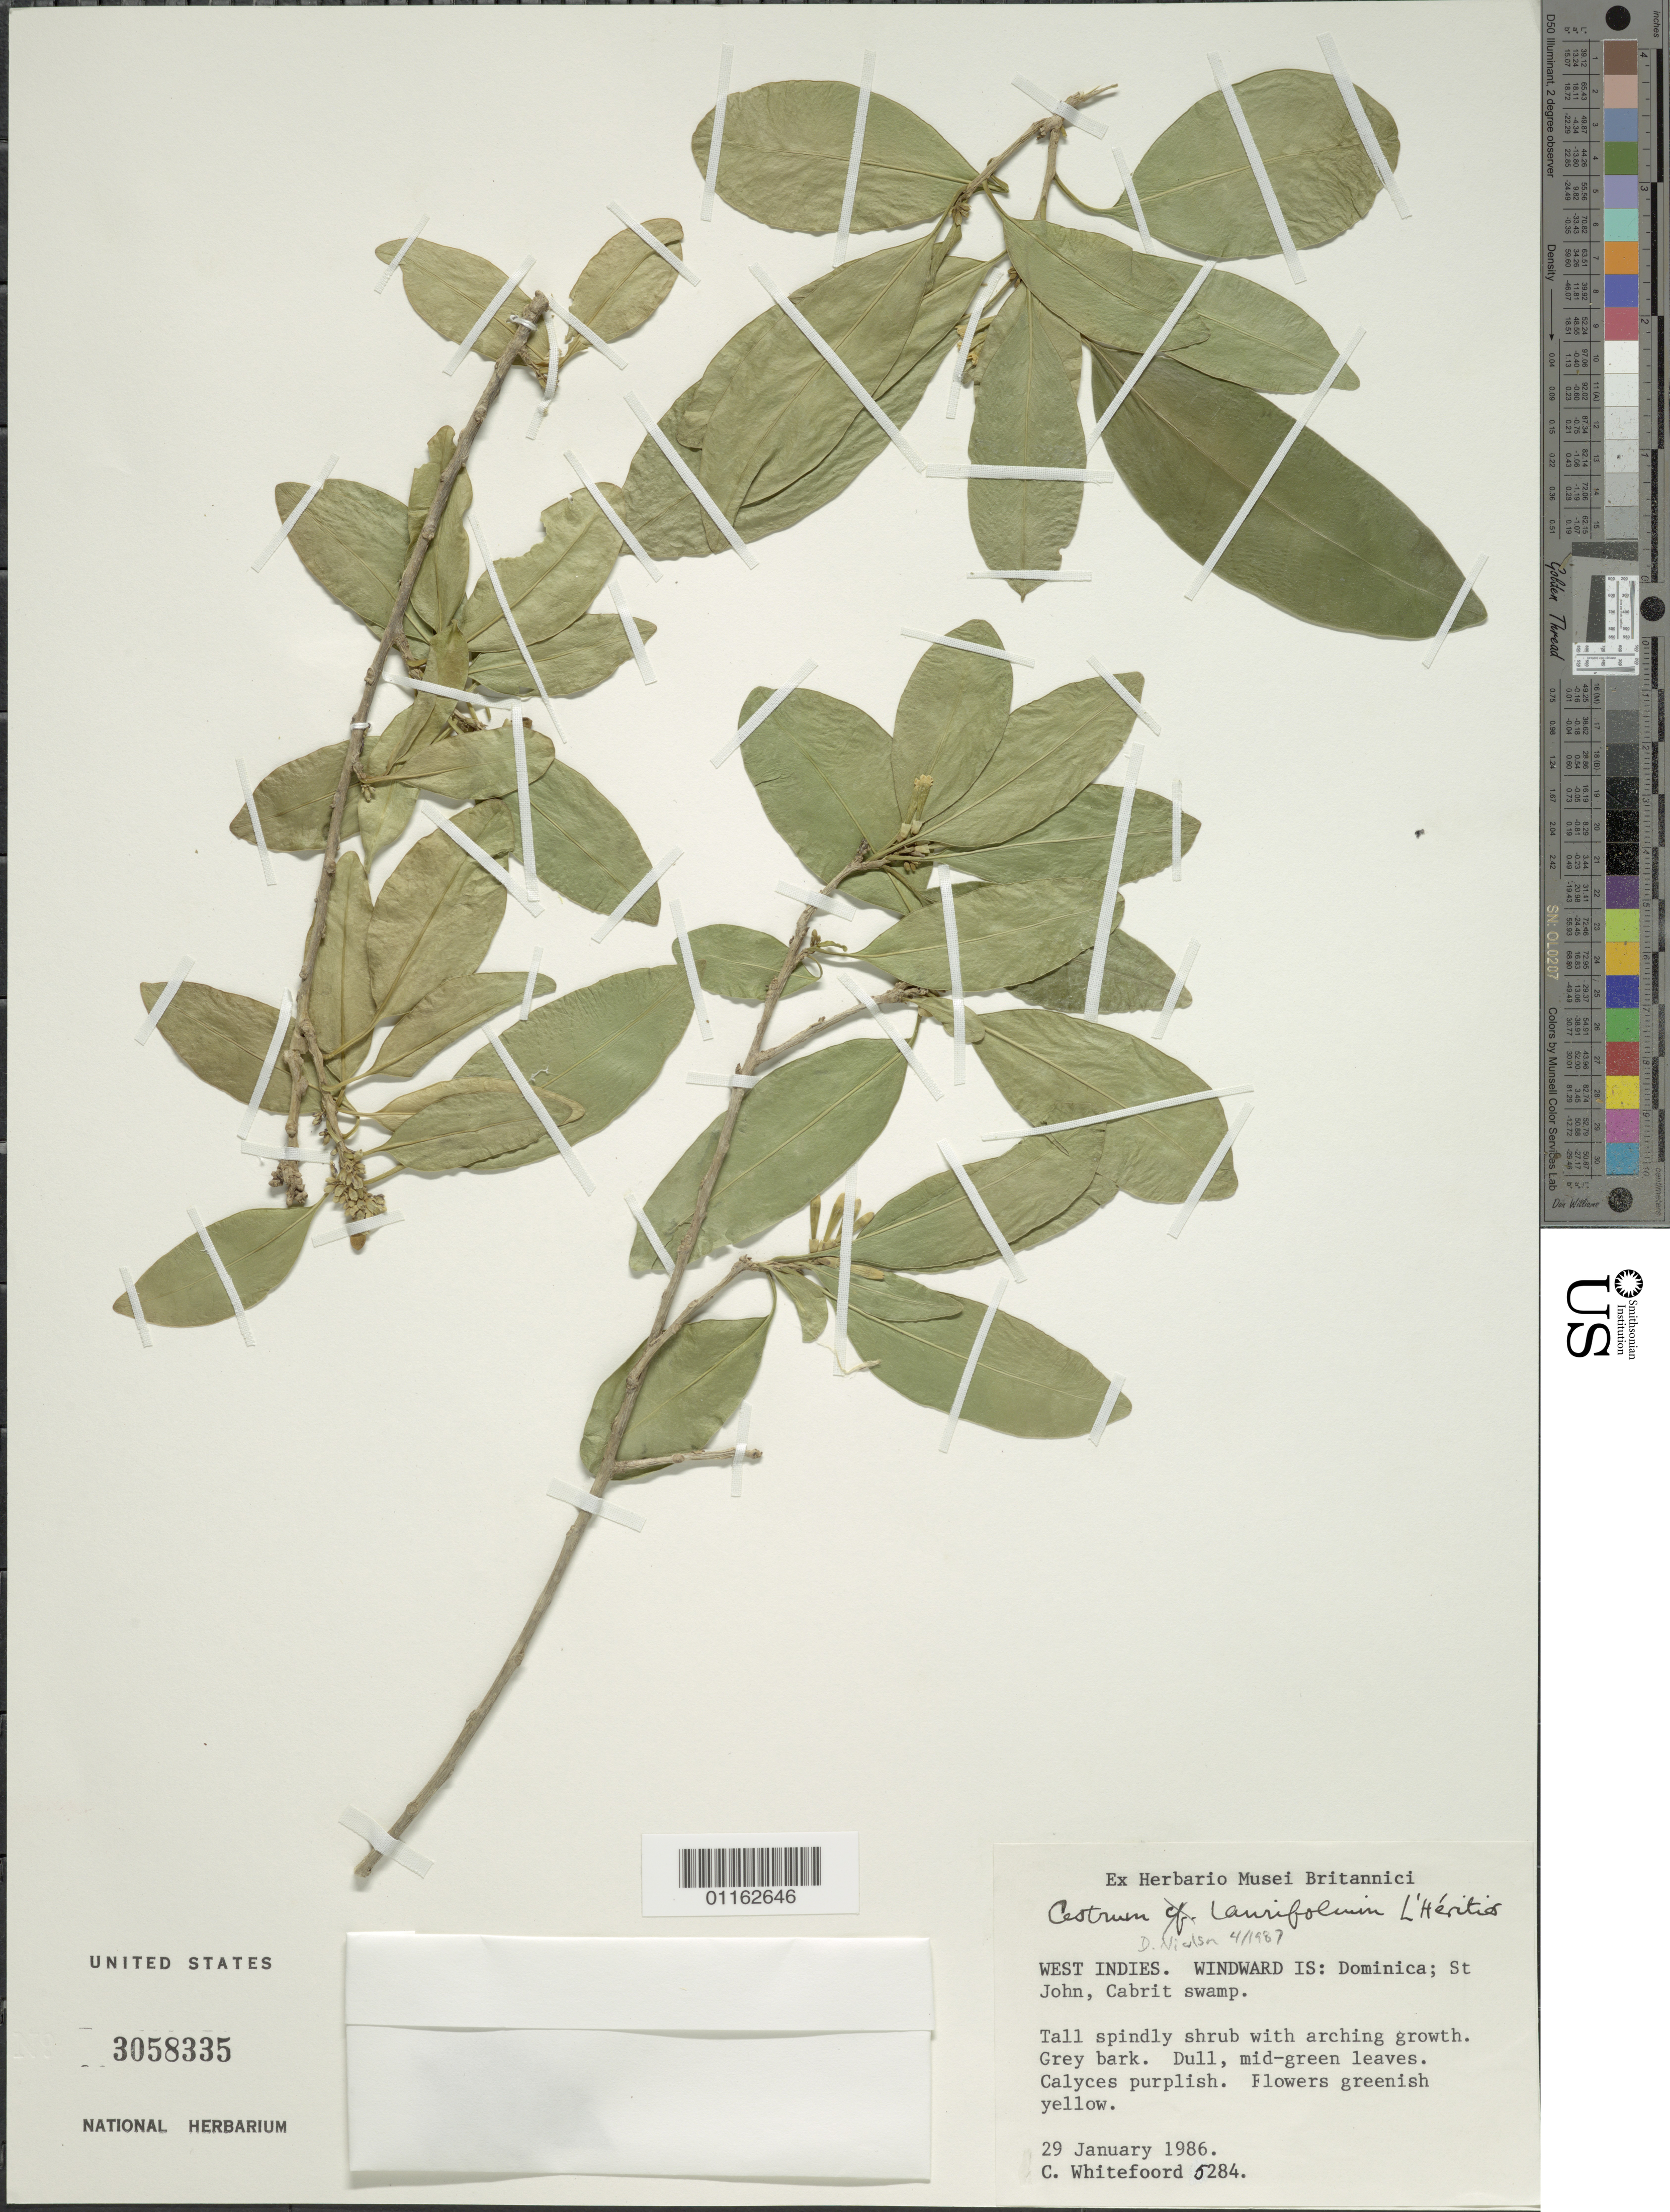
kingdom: Plantae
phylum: Tracheophyta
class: Magnoliopsida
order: Solanales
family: Solanaceae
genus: Cestrum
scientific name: Cestrum laurifolium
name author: L'Hér.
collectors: C. Whitefoord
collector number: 5284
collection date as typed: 29 Jan 1986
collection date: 1986-01-29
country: Dominica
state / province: St. John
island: Dominica I.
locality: Cabrit Swamp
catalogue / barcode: US 3058335